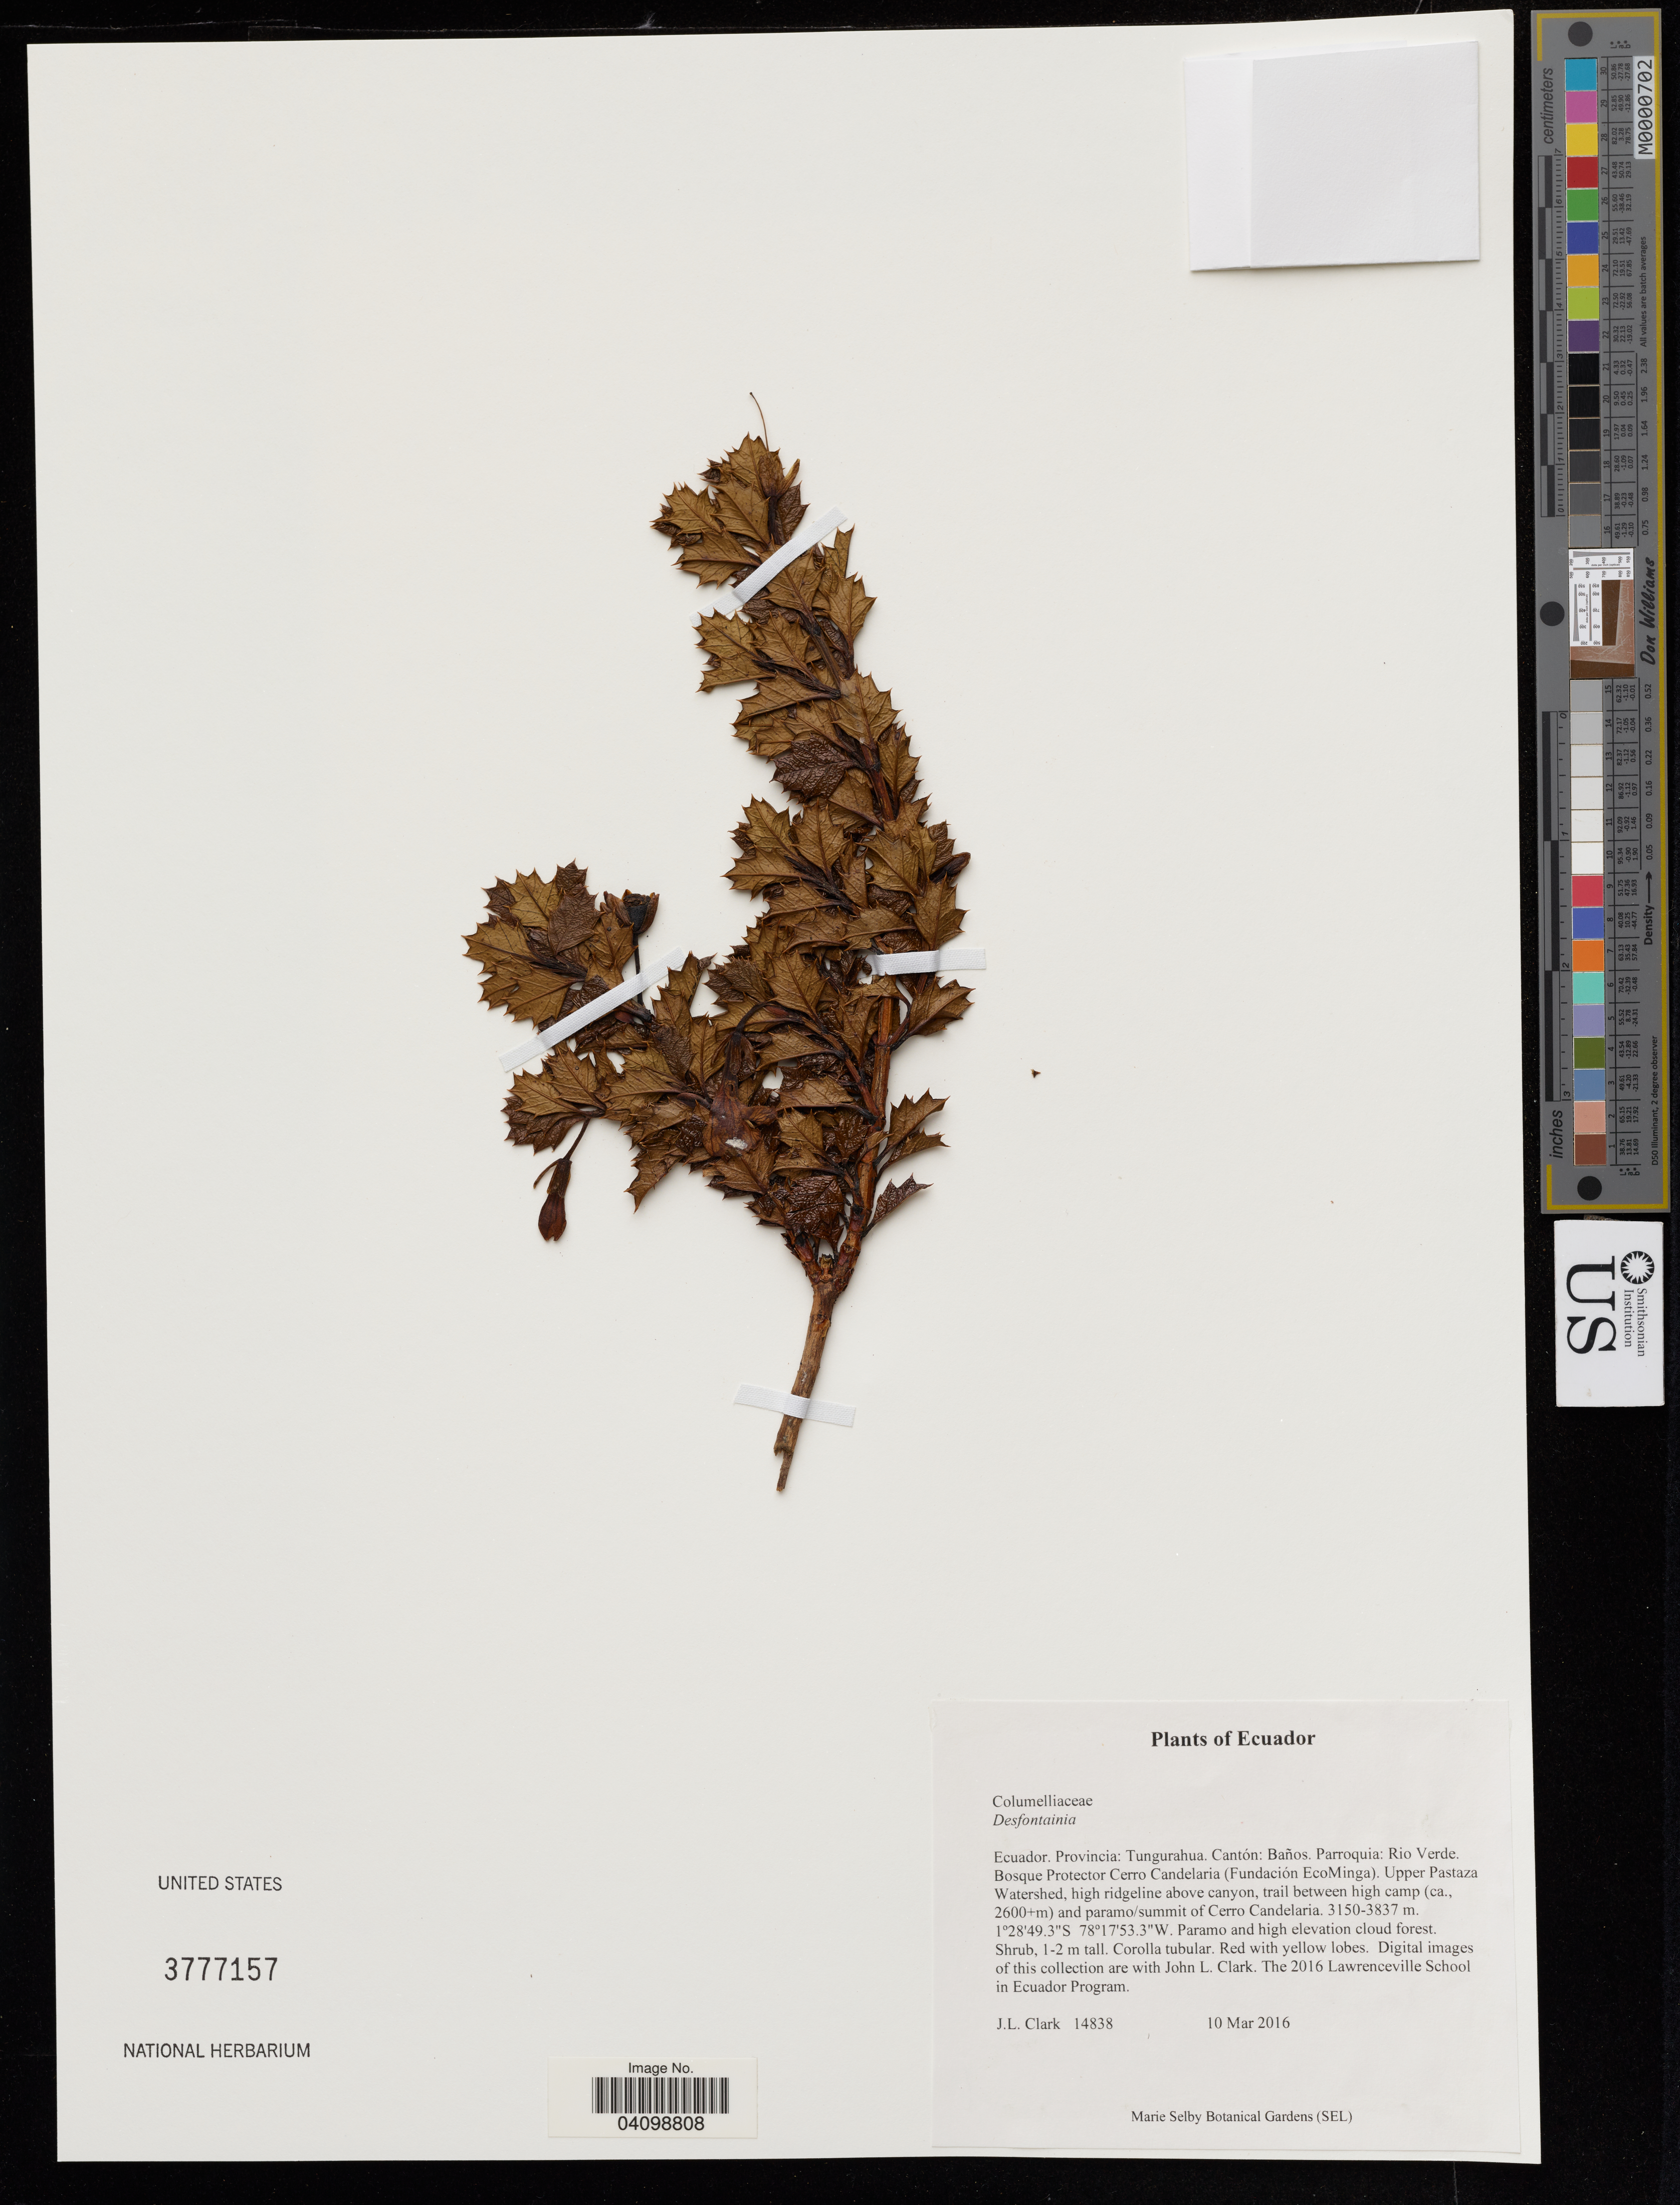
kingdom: Plantae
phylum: Tracheophyta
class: Magnoliopsida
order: Bruniales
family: Columelliaceae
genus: Desfontainia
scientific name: Desfontainia sp.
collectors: J. Clark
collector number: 14838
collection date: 2016-03-10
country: Ecuador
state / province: Tungurahua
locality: Cantón: Baños. Parroquia: Rio Verde. Bosque Protector Cerro Candelaria (Fundación EcoMinga). Upper Pastaza Watershed, high ridgeline above canyon, trail between high camp (ca., 2600+m) and paramo/summit of Cerro Candelaria.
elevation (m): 3150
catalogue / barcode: US 3777157